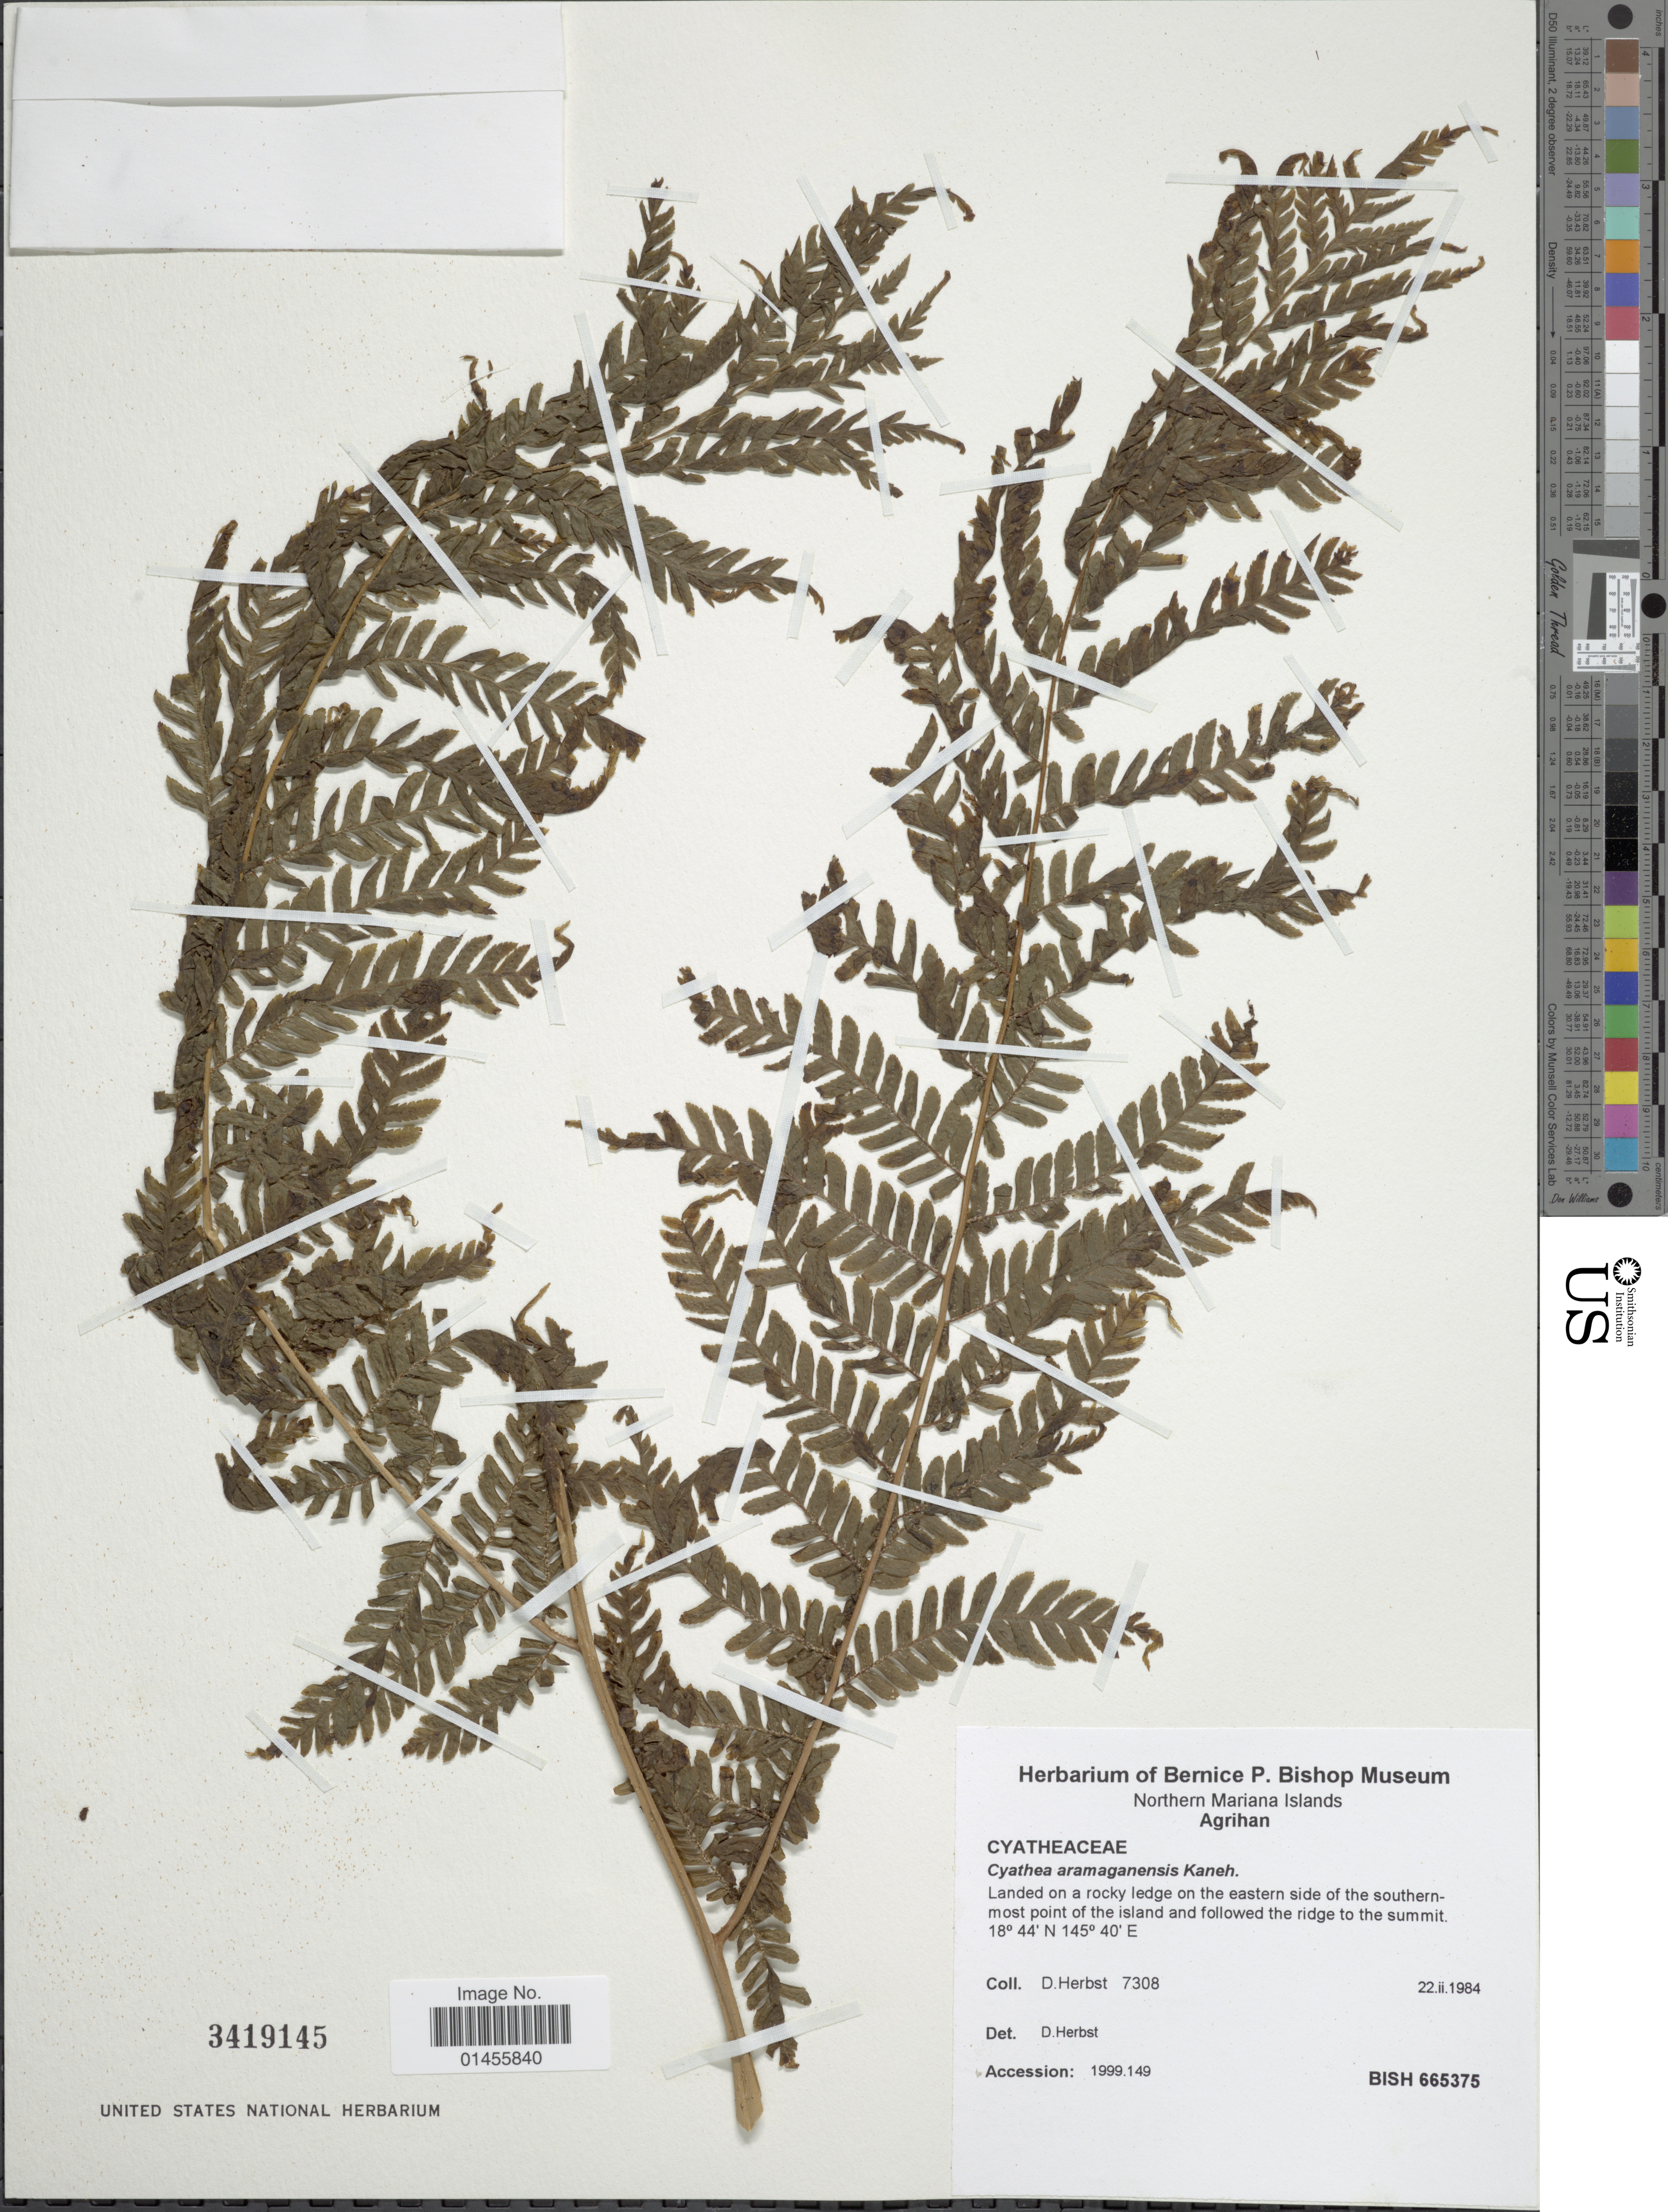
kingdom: Plantae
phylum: Tracheophyta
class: Polypodiopsida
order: Cyatheales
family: Cyatheaceae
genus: Sphaeropteris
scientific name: Sphaeropteris aramaganensis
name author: (Kaneh.) R.M. Tryon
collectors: D. Herbst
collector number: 7308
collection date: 1984-02-22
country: Northern Mariana Islands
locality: Agrihan. Landed on a rocky ledge on the eastern side of the Southern most point of the island and followed the ridge to the summit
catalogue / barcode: US 3419145